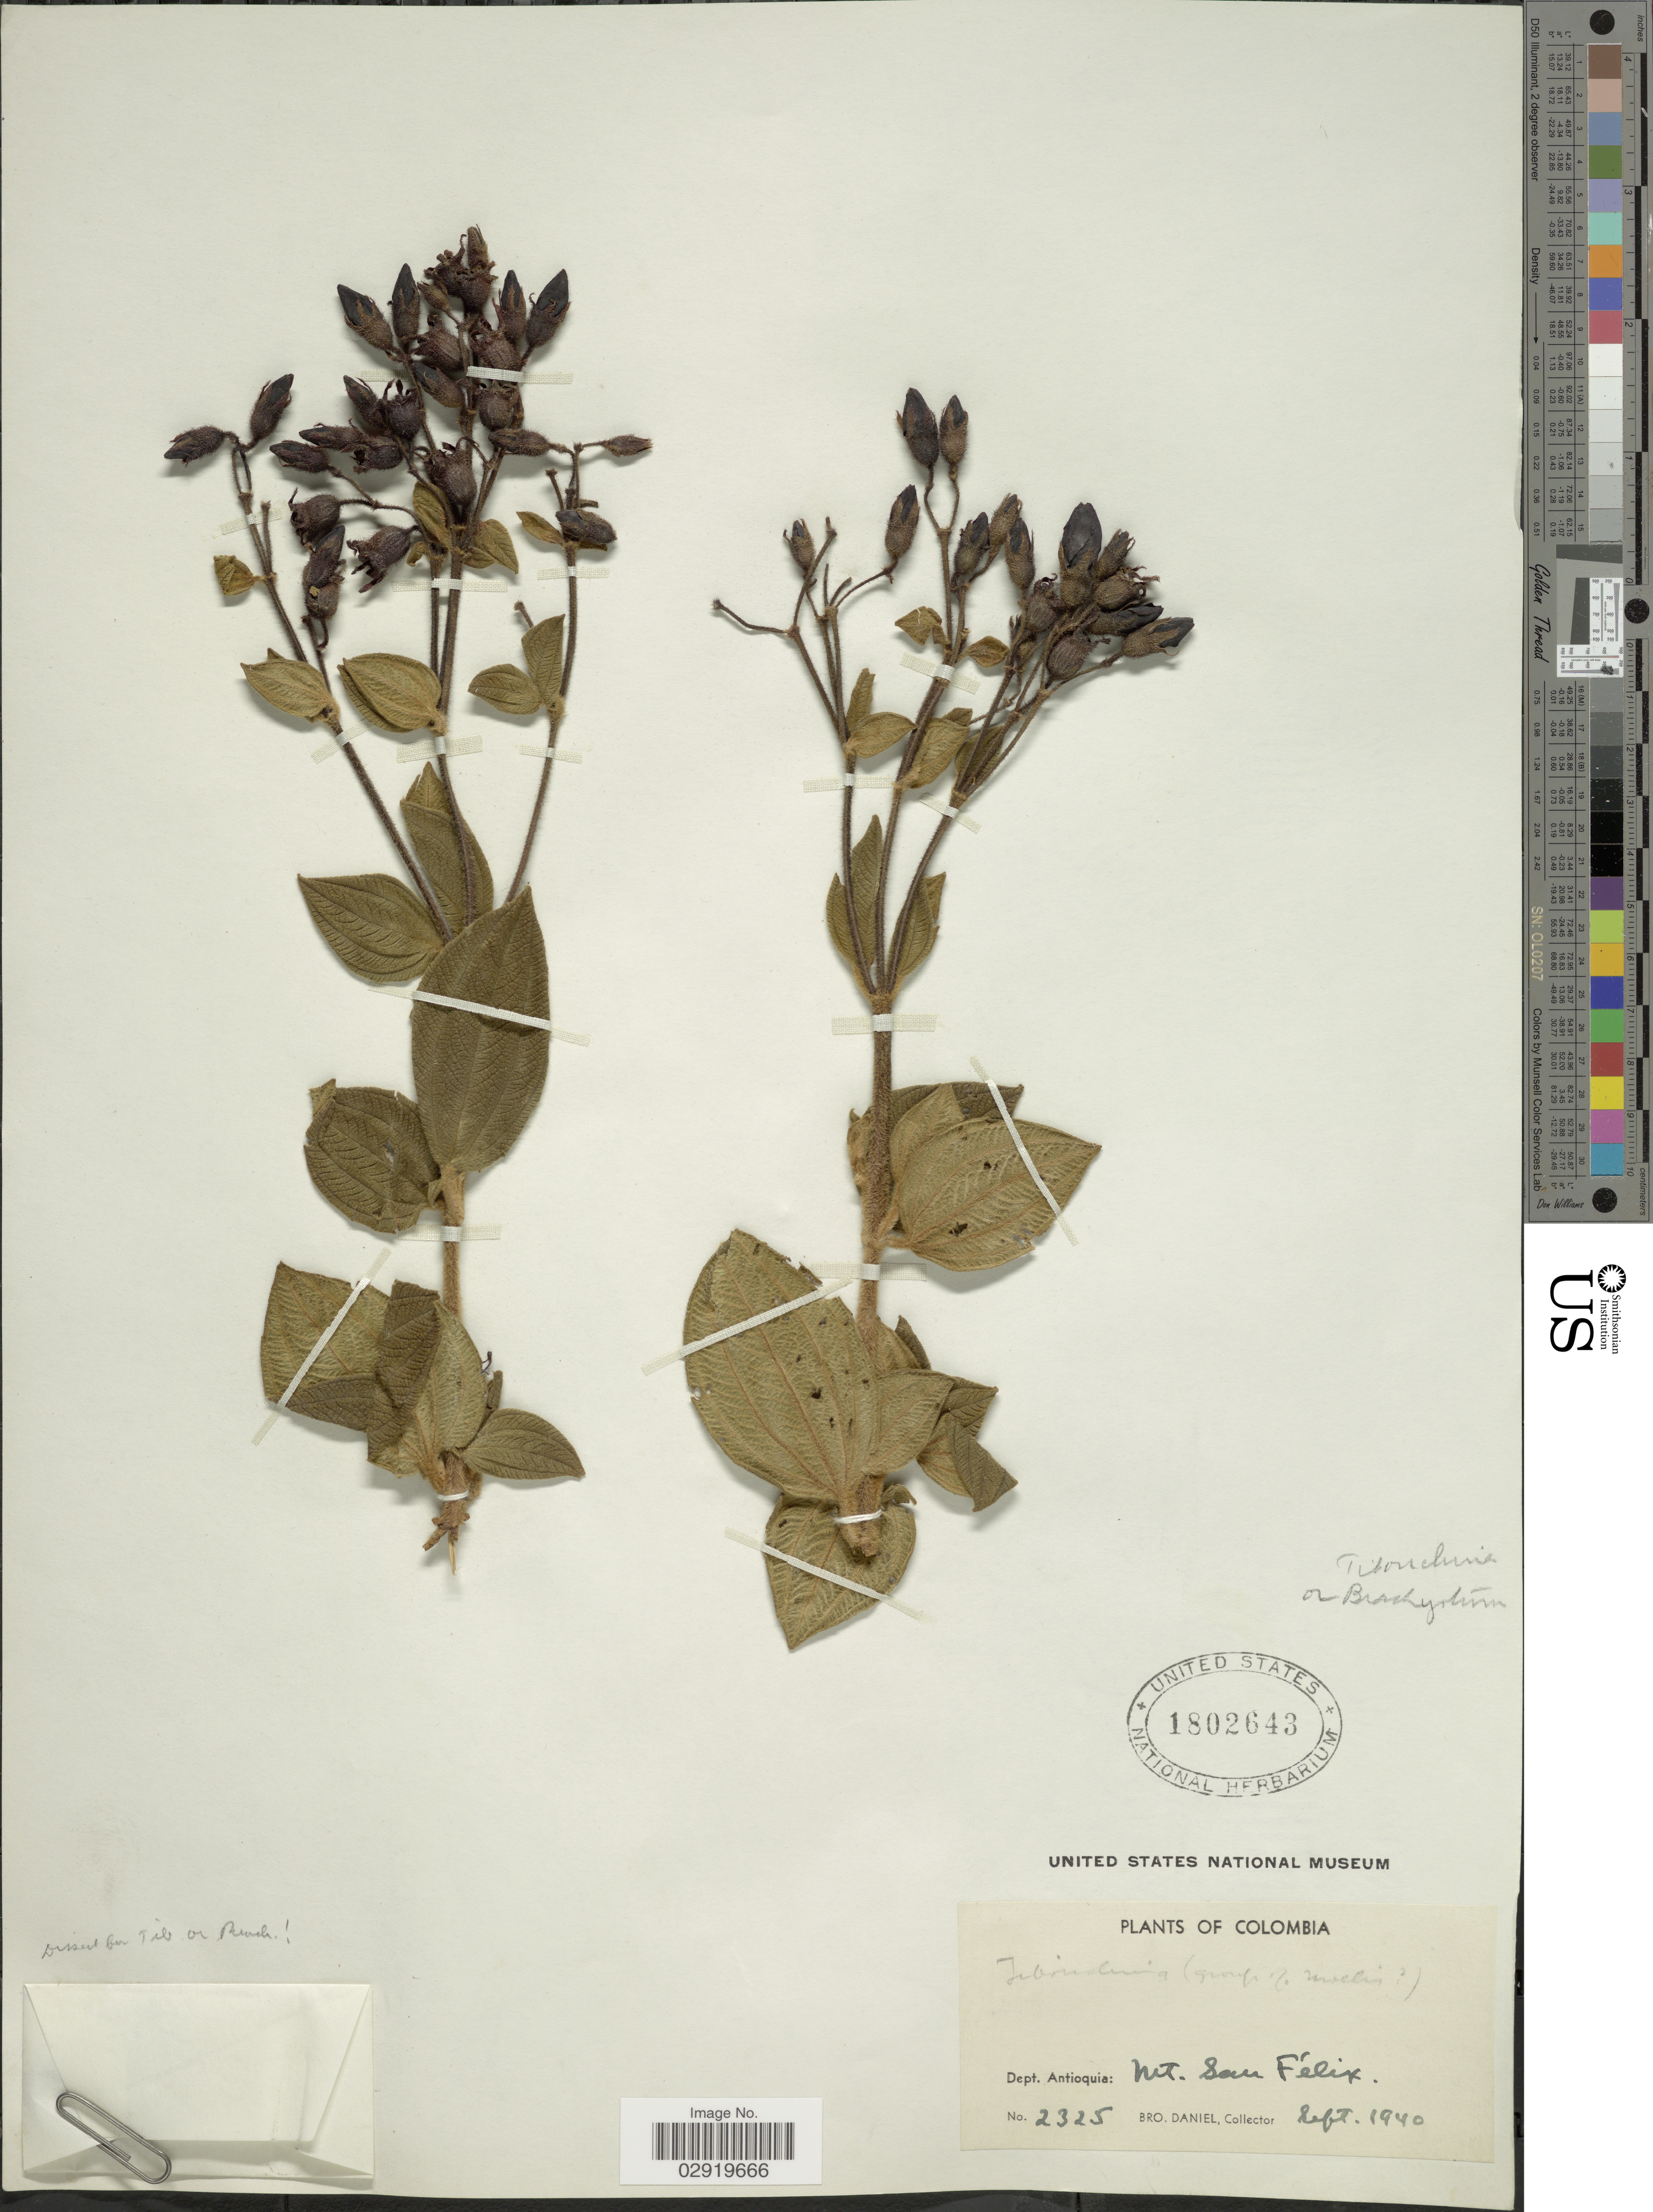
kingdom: Plantae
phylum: Tracheophyta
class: Magnoliopsida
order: Myrtales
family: Melastomataceae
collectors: Bro. Daniel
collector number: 2325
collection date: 1940-09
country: Colombia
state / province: Antioquia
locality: Dept. Antioquia: Mt. San Félix.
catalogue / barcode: US 1802643